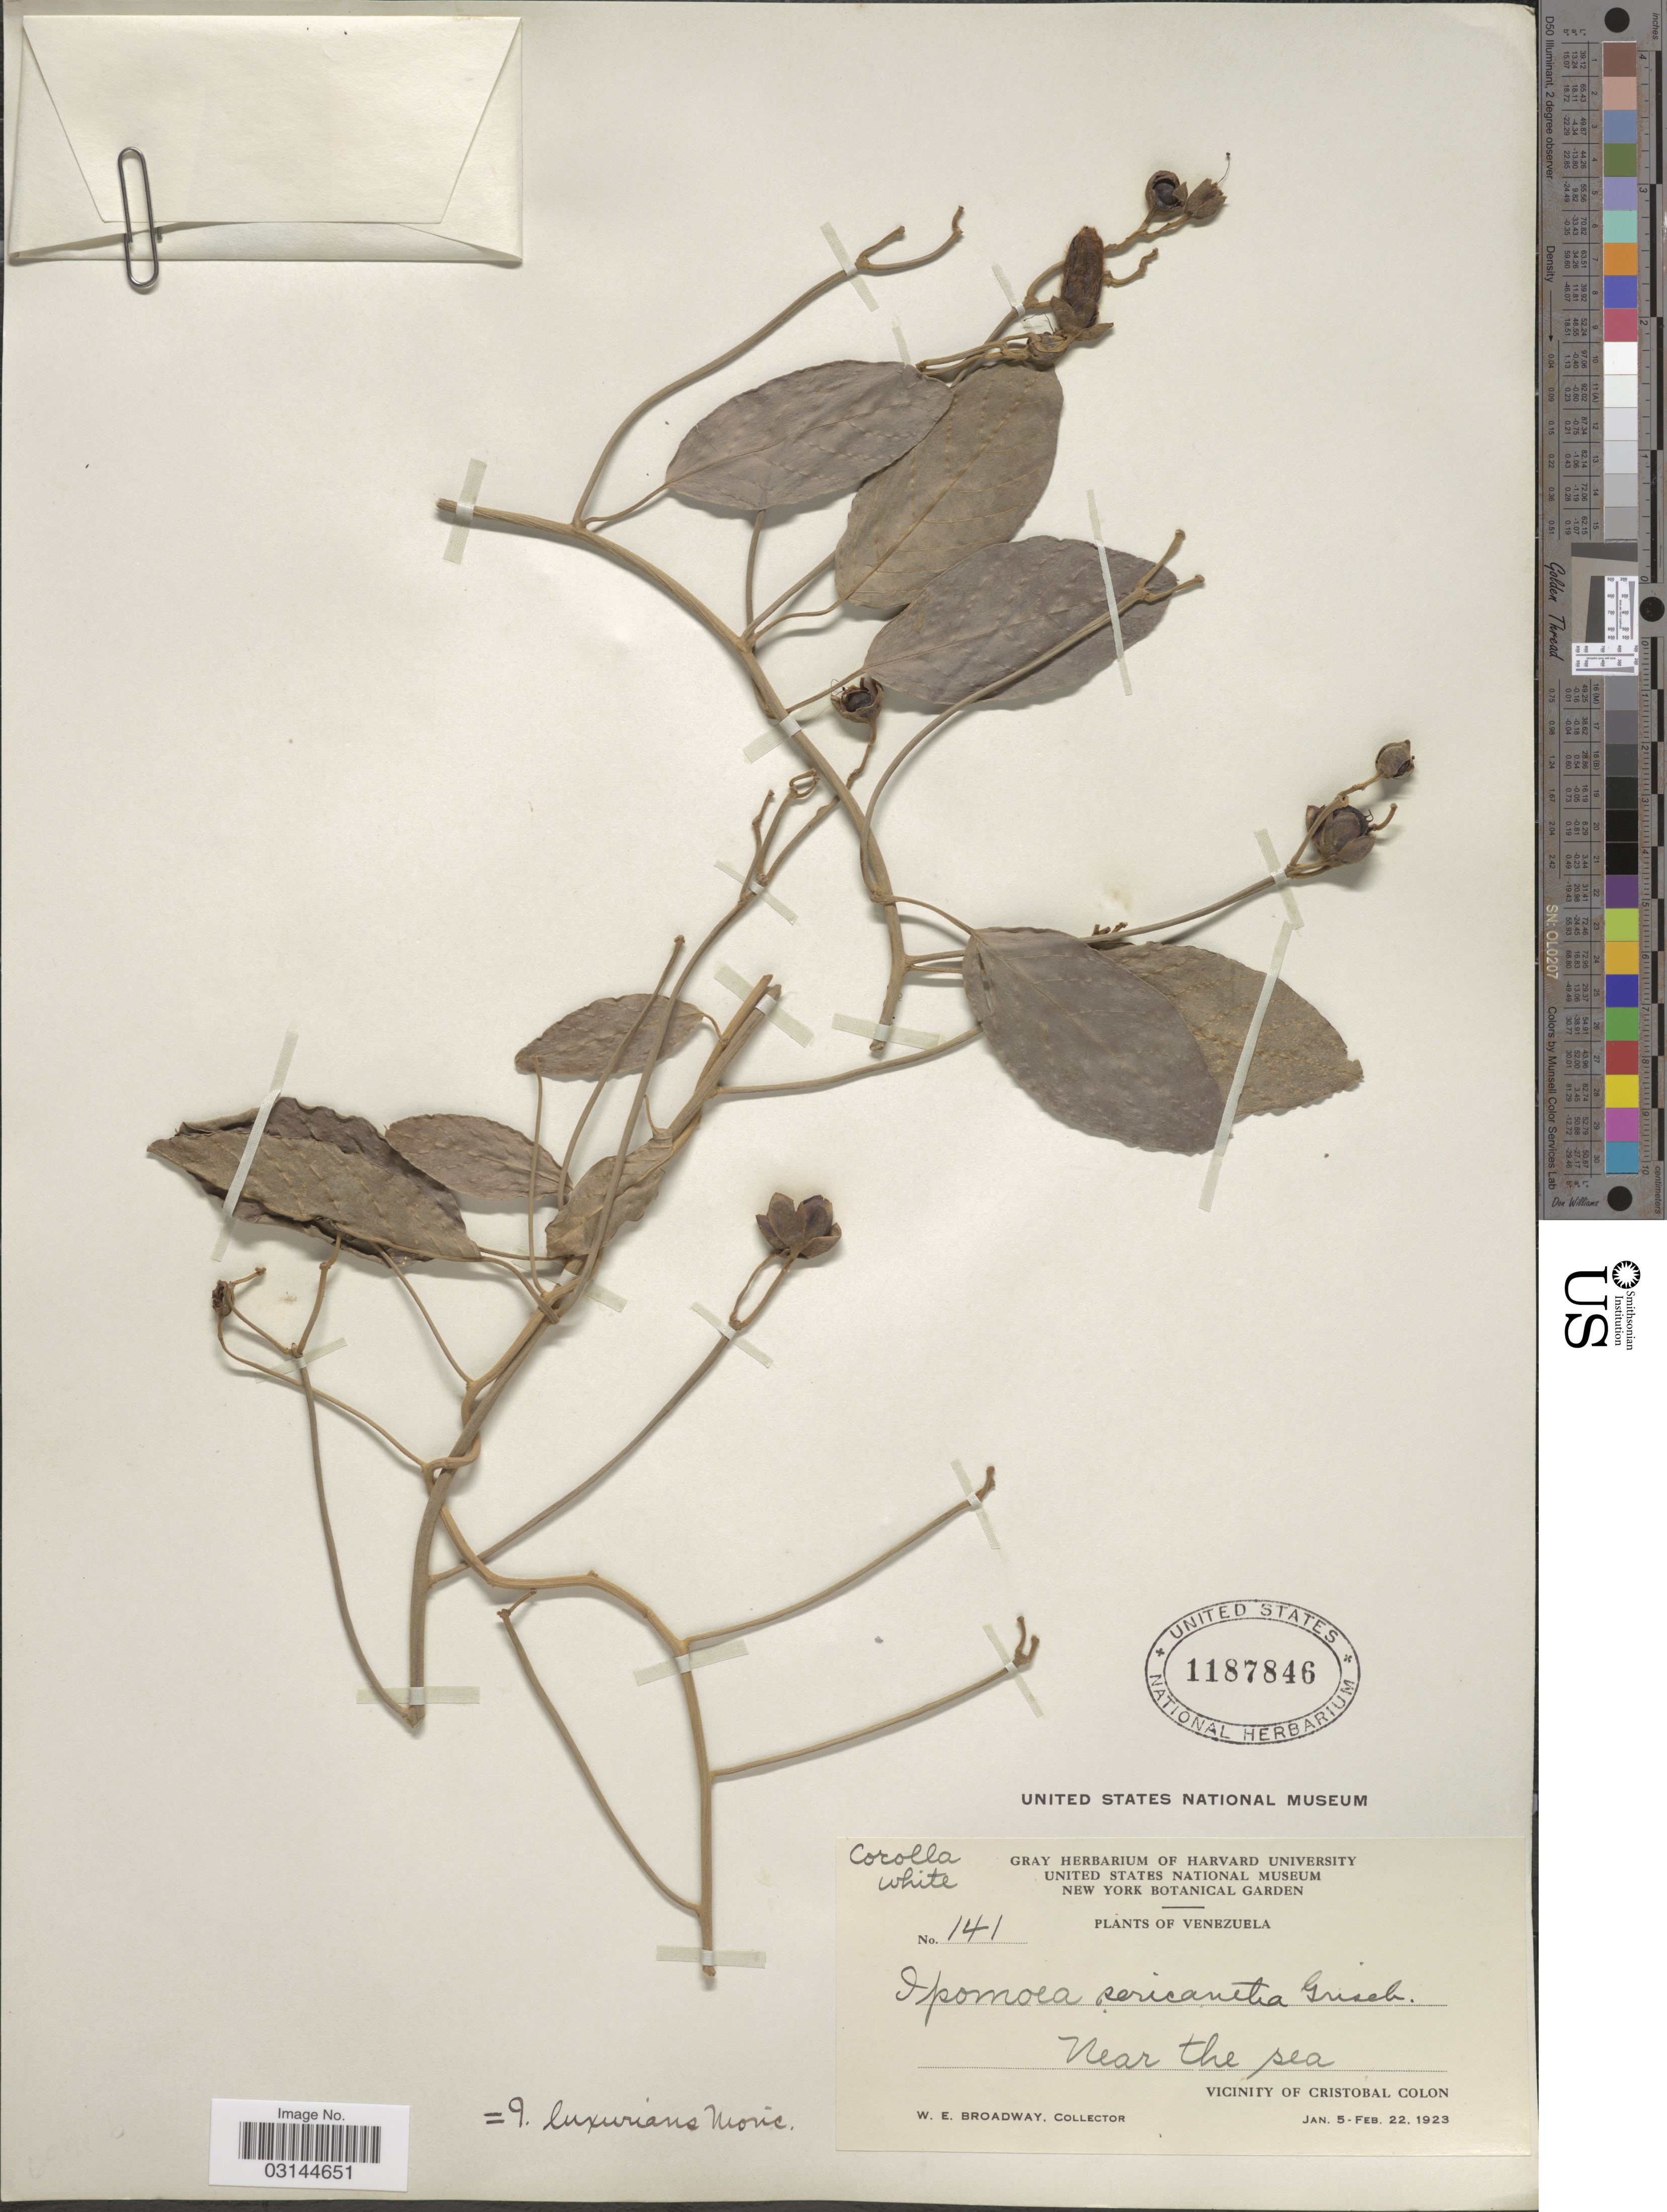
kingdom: Plantae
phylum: Tracheophyta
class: Magnoliopsida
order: Solanales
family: Convolvulaceae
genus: Aniseia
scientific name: Aniseia luxurians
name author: (Moric.) Athiê-Souza & Buril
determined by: Strong, Mark T., (BOT), Smithsonian Institution - National Museum of Natural History (UNITED STATES)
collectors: W. E. Broadway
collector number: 141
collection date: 1923-01-05/1923-02-22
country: Venezuela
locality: Near the sea. Vicinity of Cristobal Colon.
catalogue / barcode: US 1187846